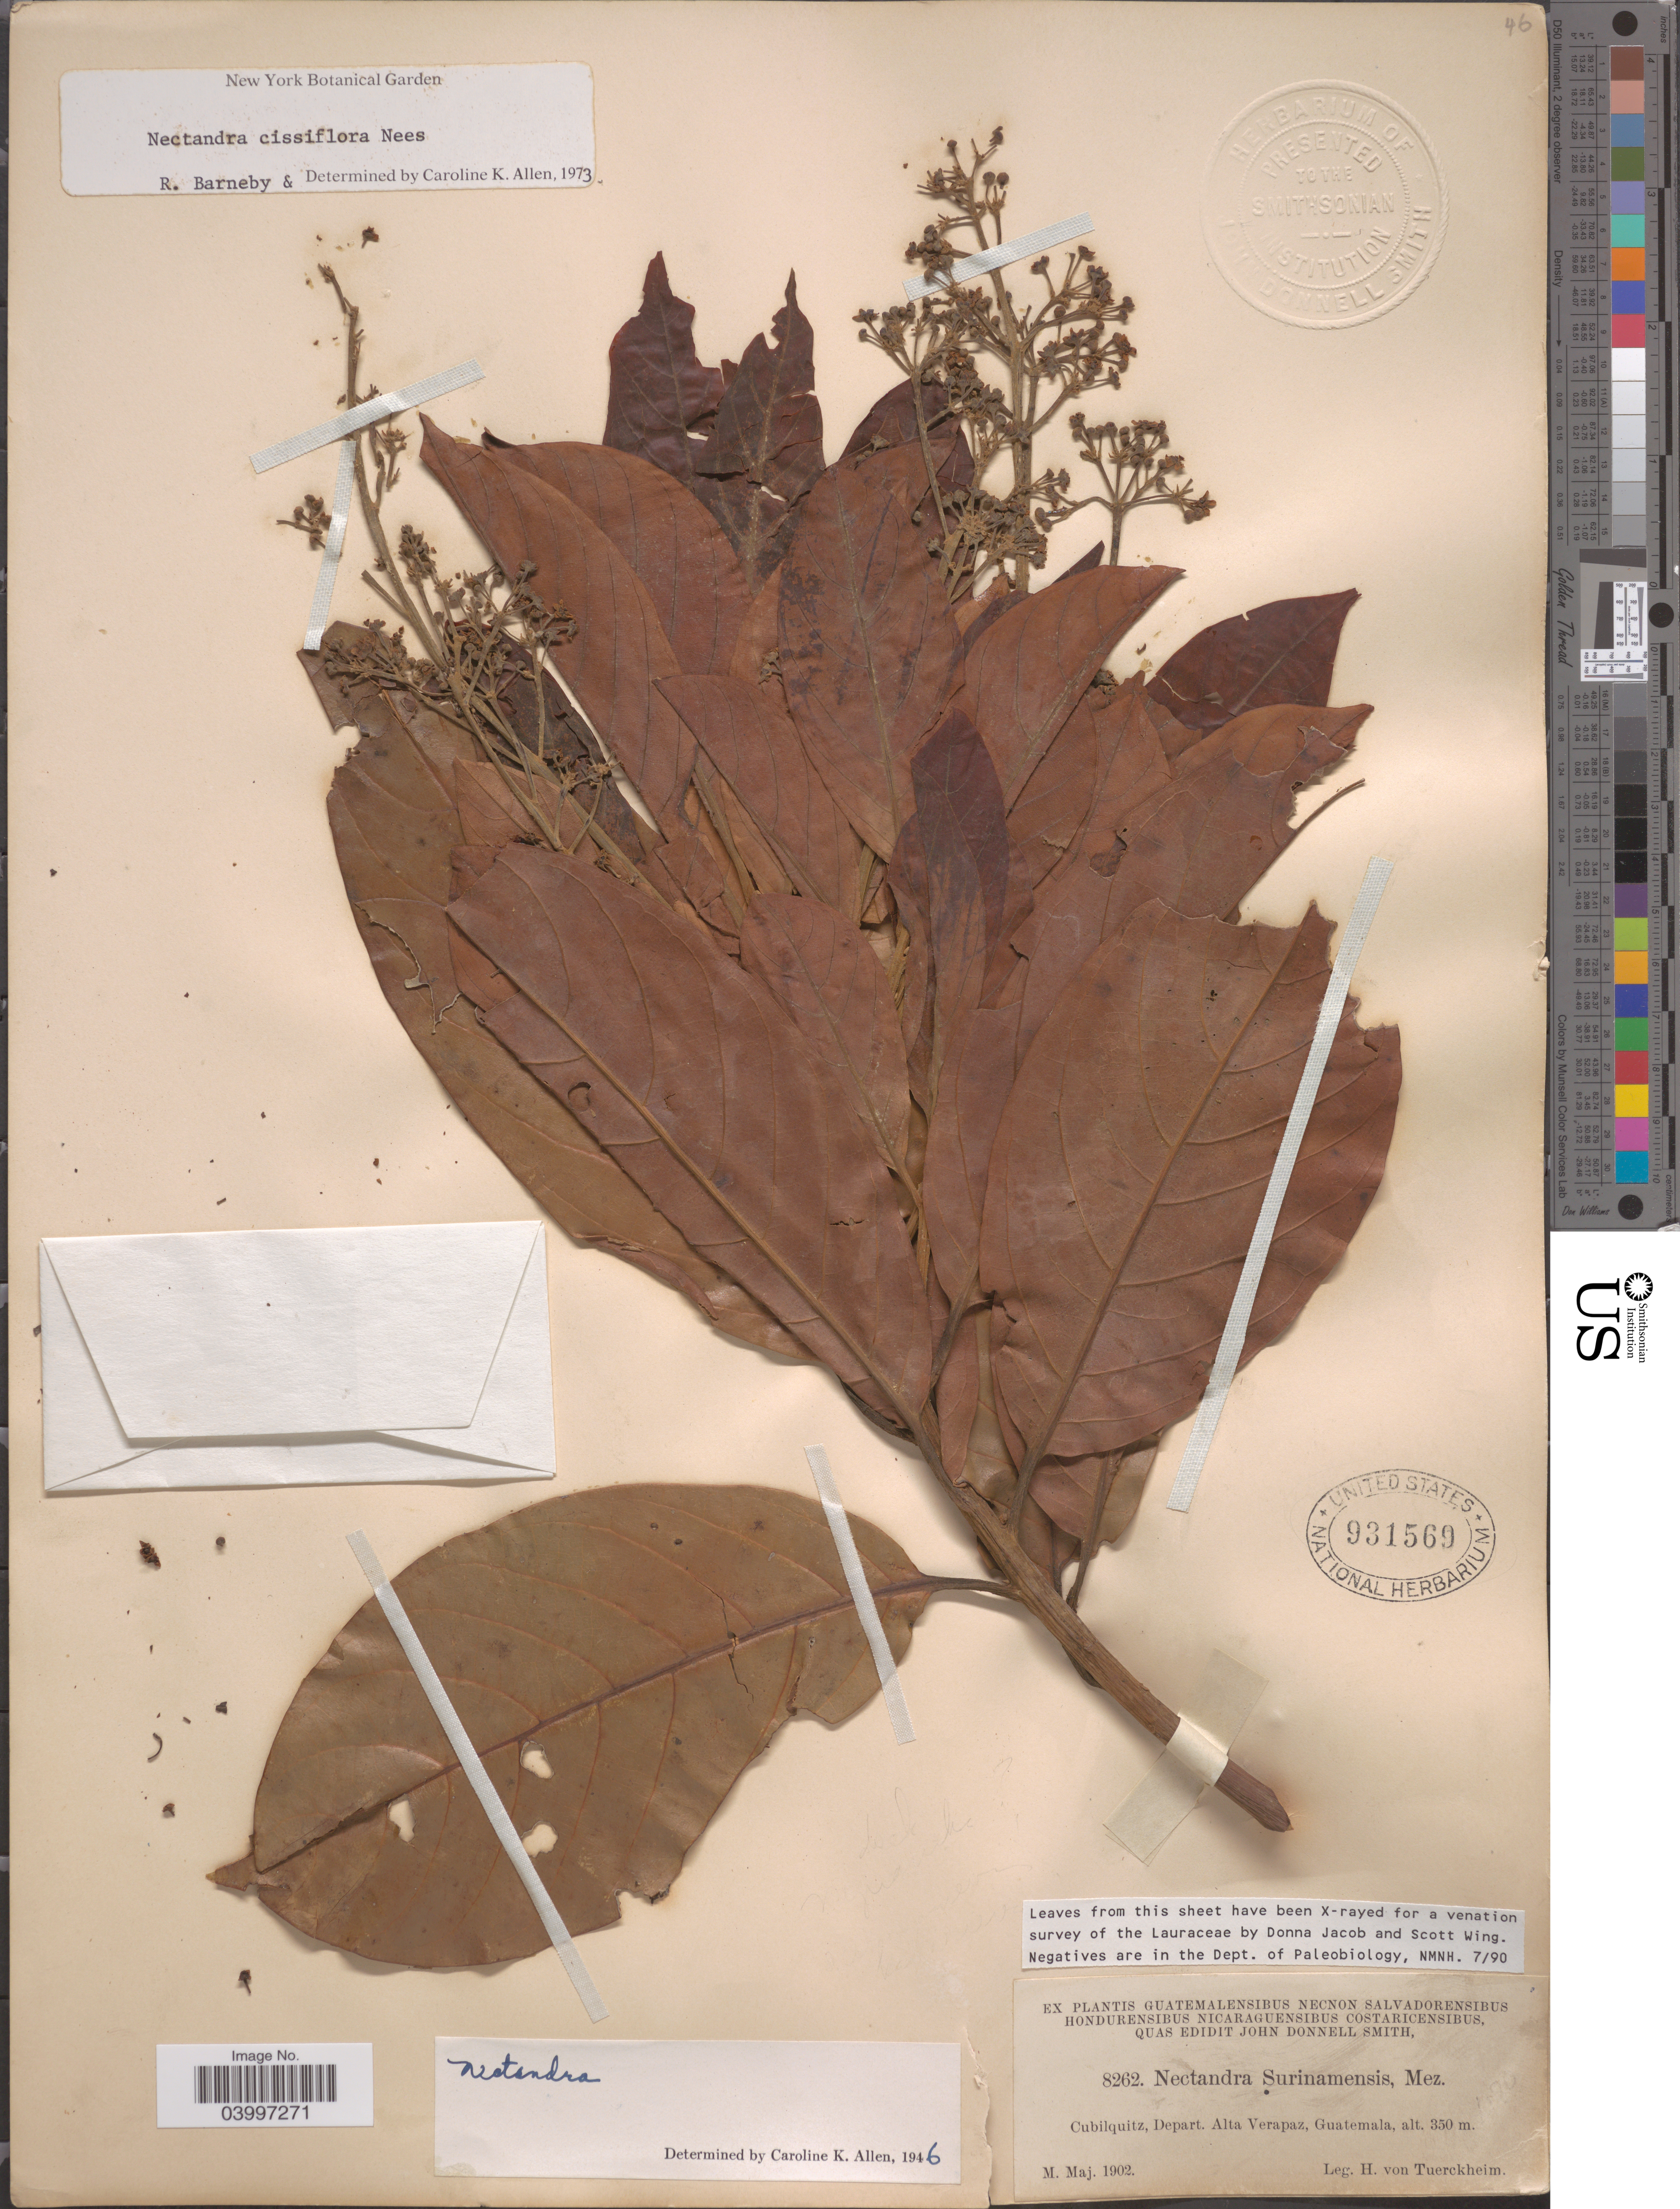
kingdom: Plantae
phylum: Tracheophyta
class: Magnoliopsida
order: Laurales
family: Lauraceae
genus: Nectandra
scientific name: Nectandra cissiflora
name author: Nees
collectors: H. von Türckheim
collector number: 8262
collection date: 1902-05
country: Guatemala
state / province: Alta Verapaz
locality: Cubilquitz, Depart. Alta Verapaz.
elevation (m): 350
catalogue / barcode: US 931569